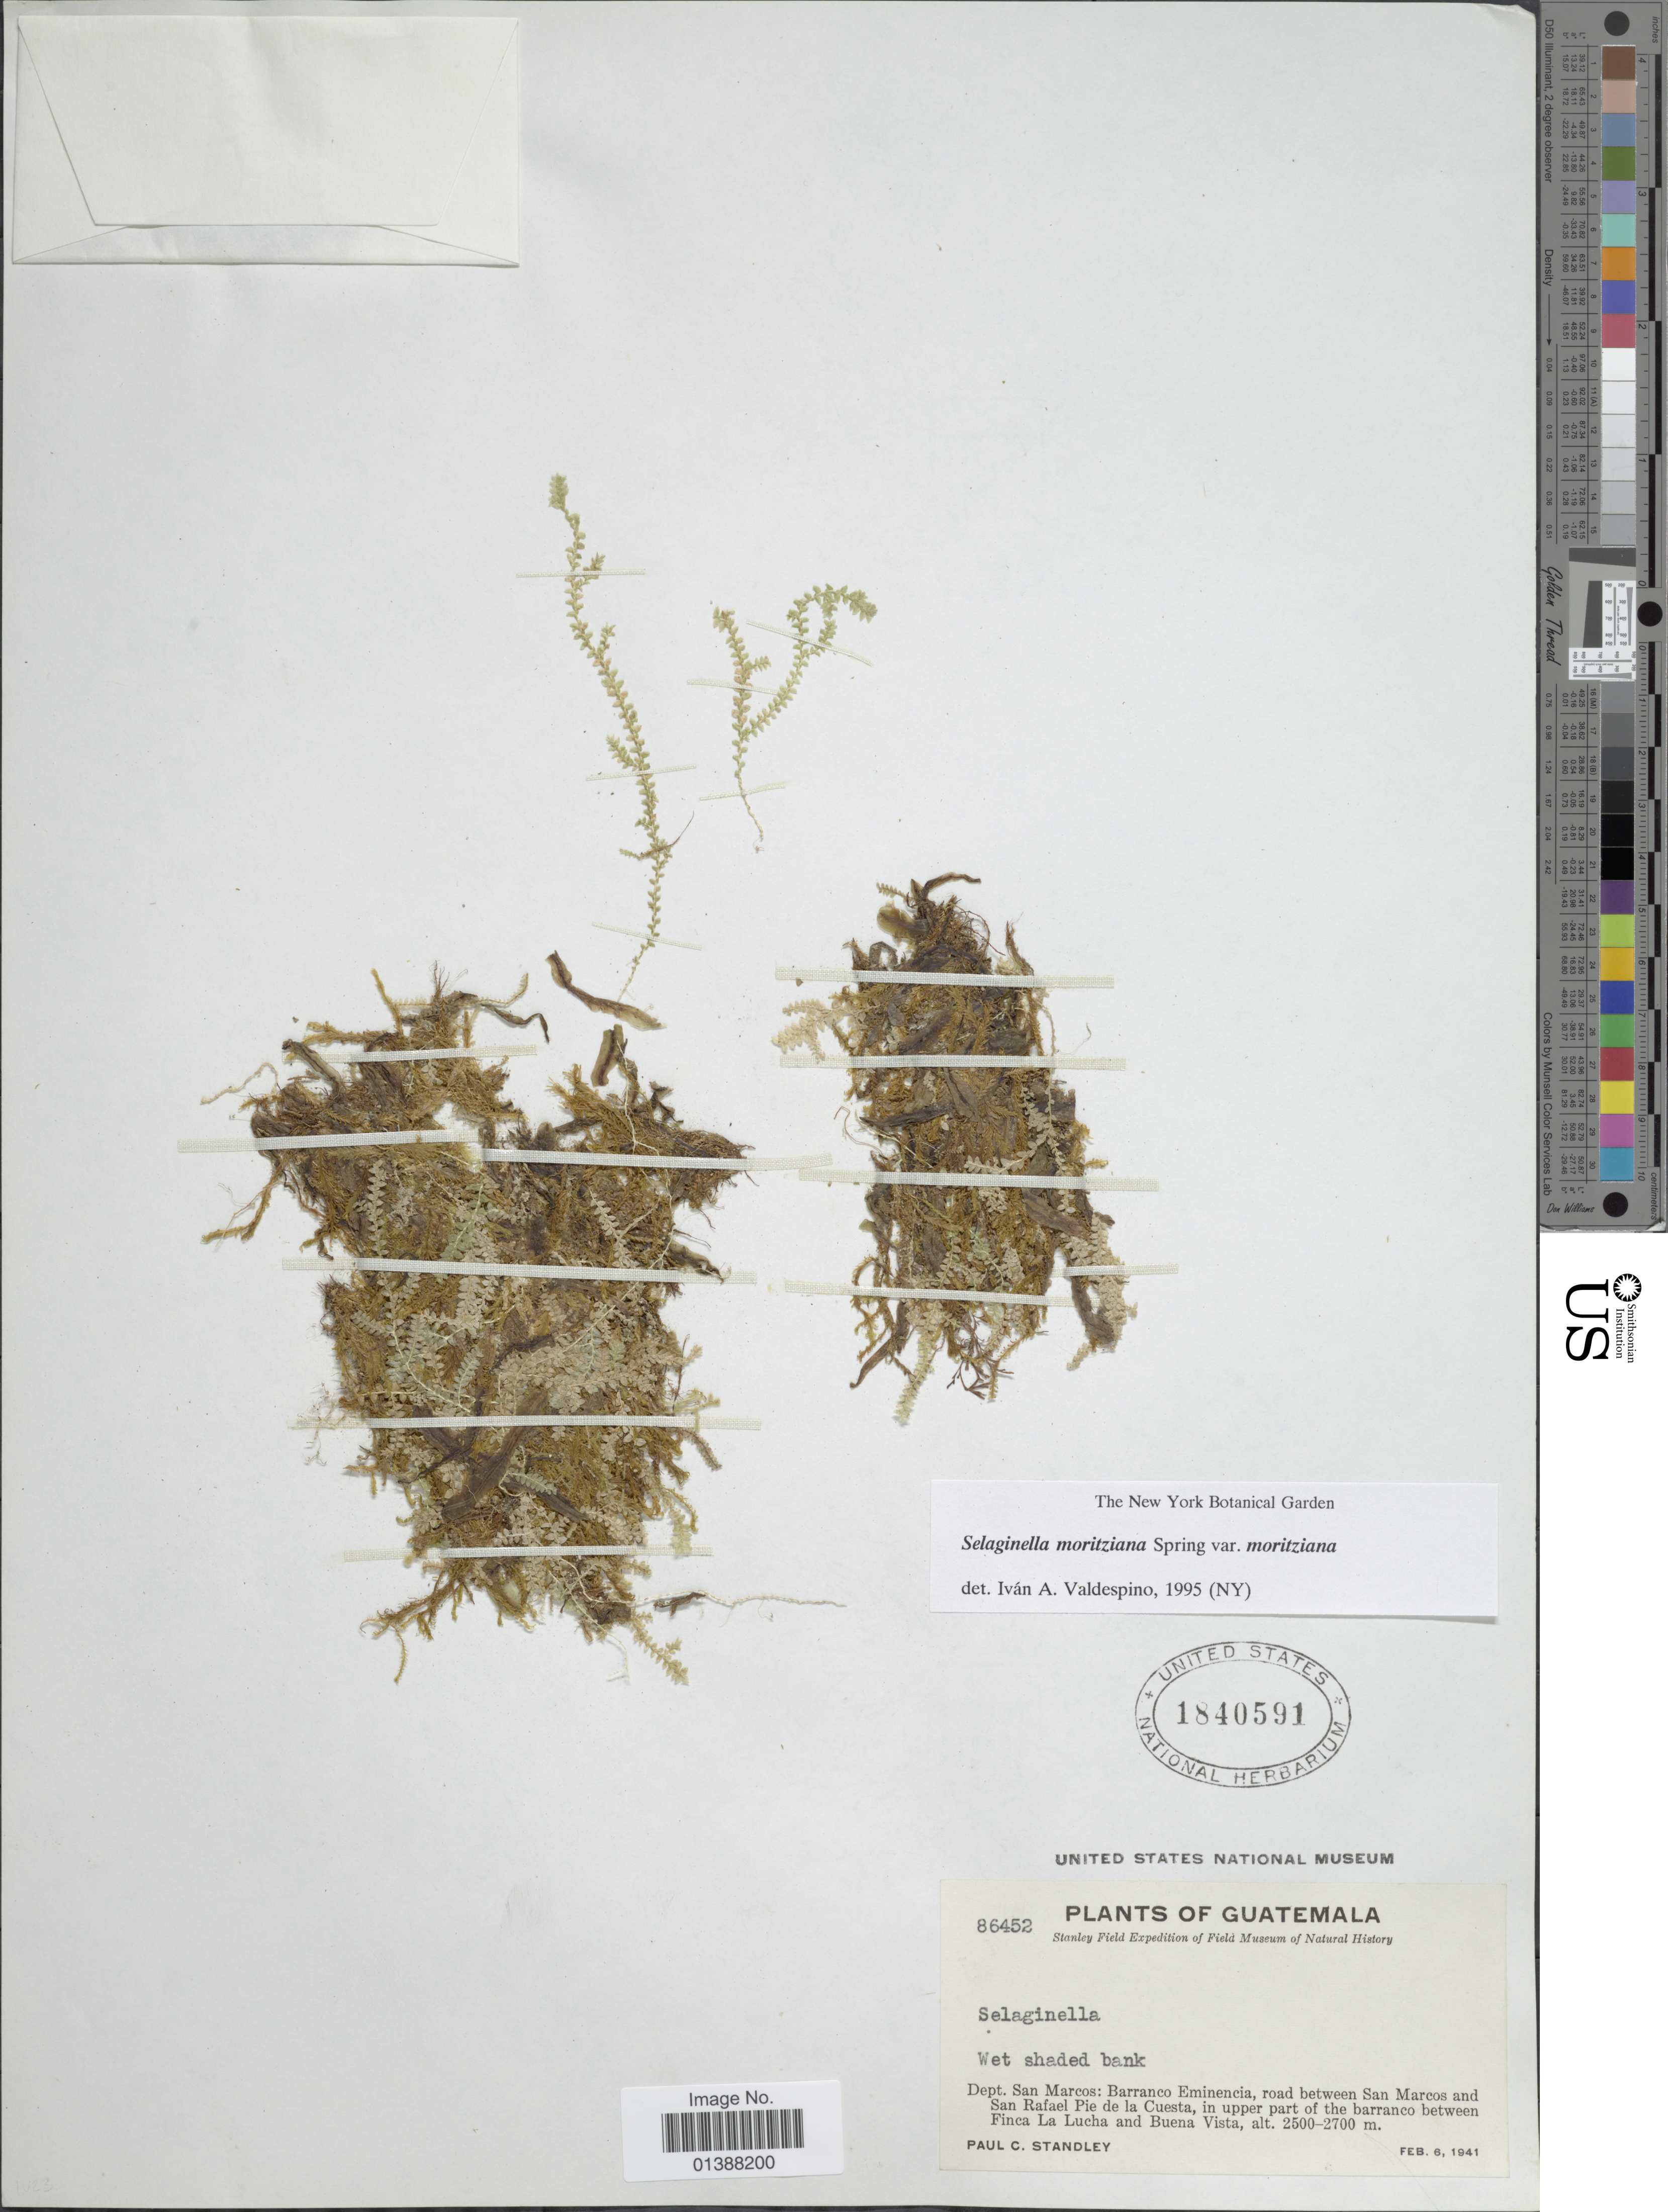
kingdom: Plantae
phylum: Tracheophyta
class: Lycopodiopsida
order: Selaginellales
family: Selaginellaceae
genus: Selaginella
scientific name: Selaginella moritziana var. moritziana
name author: Spring ex Klotzsch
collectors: P. C. Standley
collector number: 86452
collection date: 1941-02-06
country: Guatemala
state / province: San Marcos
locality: Dept San Marcos: Barranco Eminencia, road between San Marcos and San Rafael Pie de la Cuesta, in upper part of the barranco between Finca La Lucha and Buena Vista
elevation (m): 2500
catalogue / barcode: US 1840591